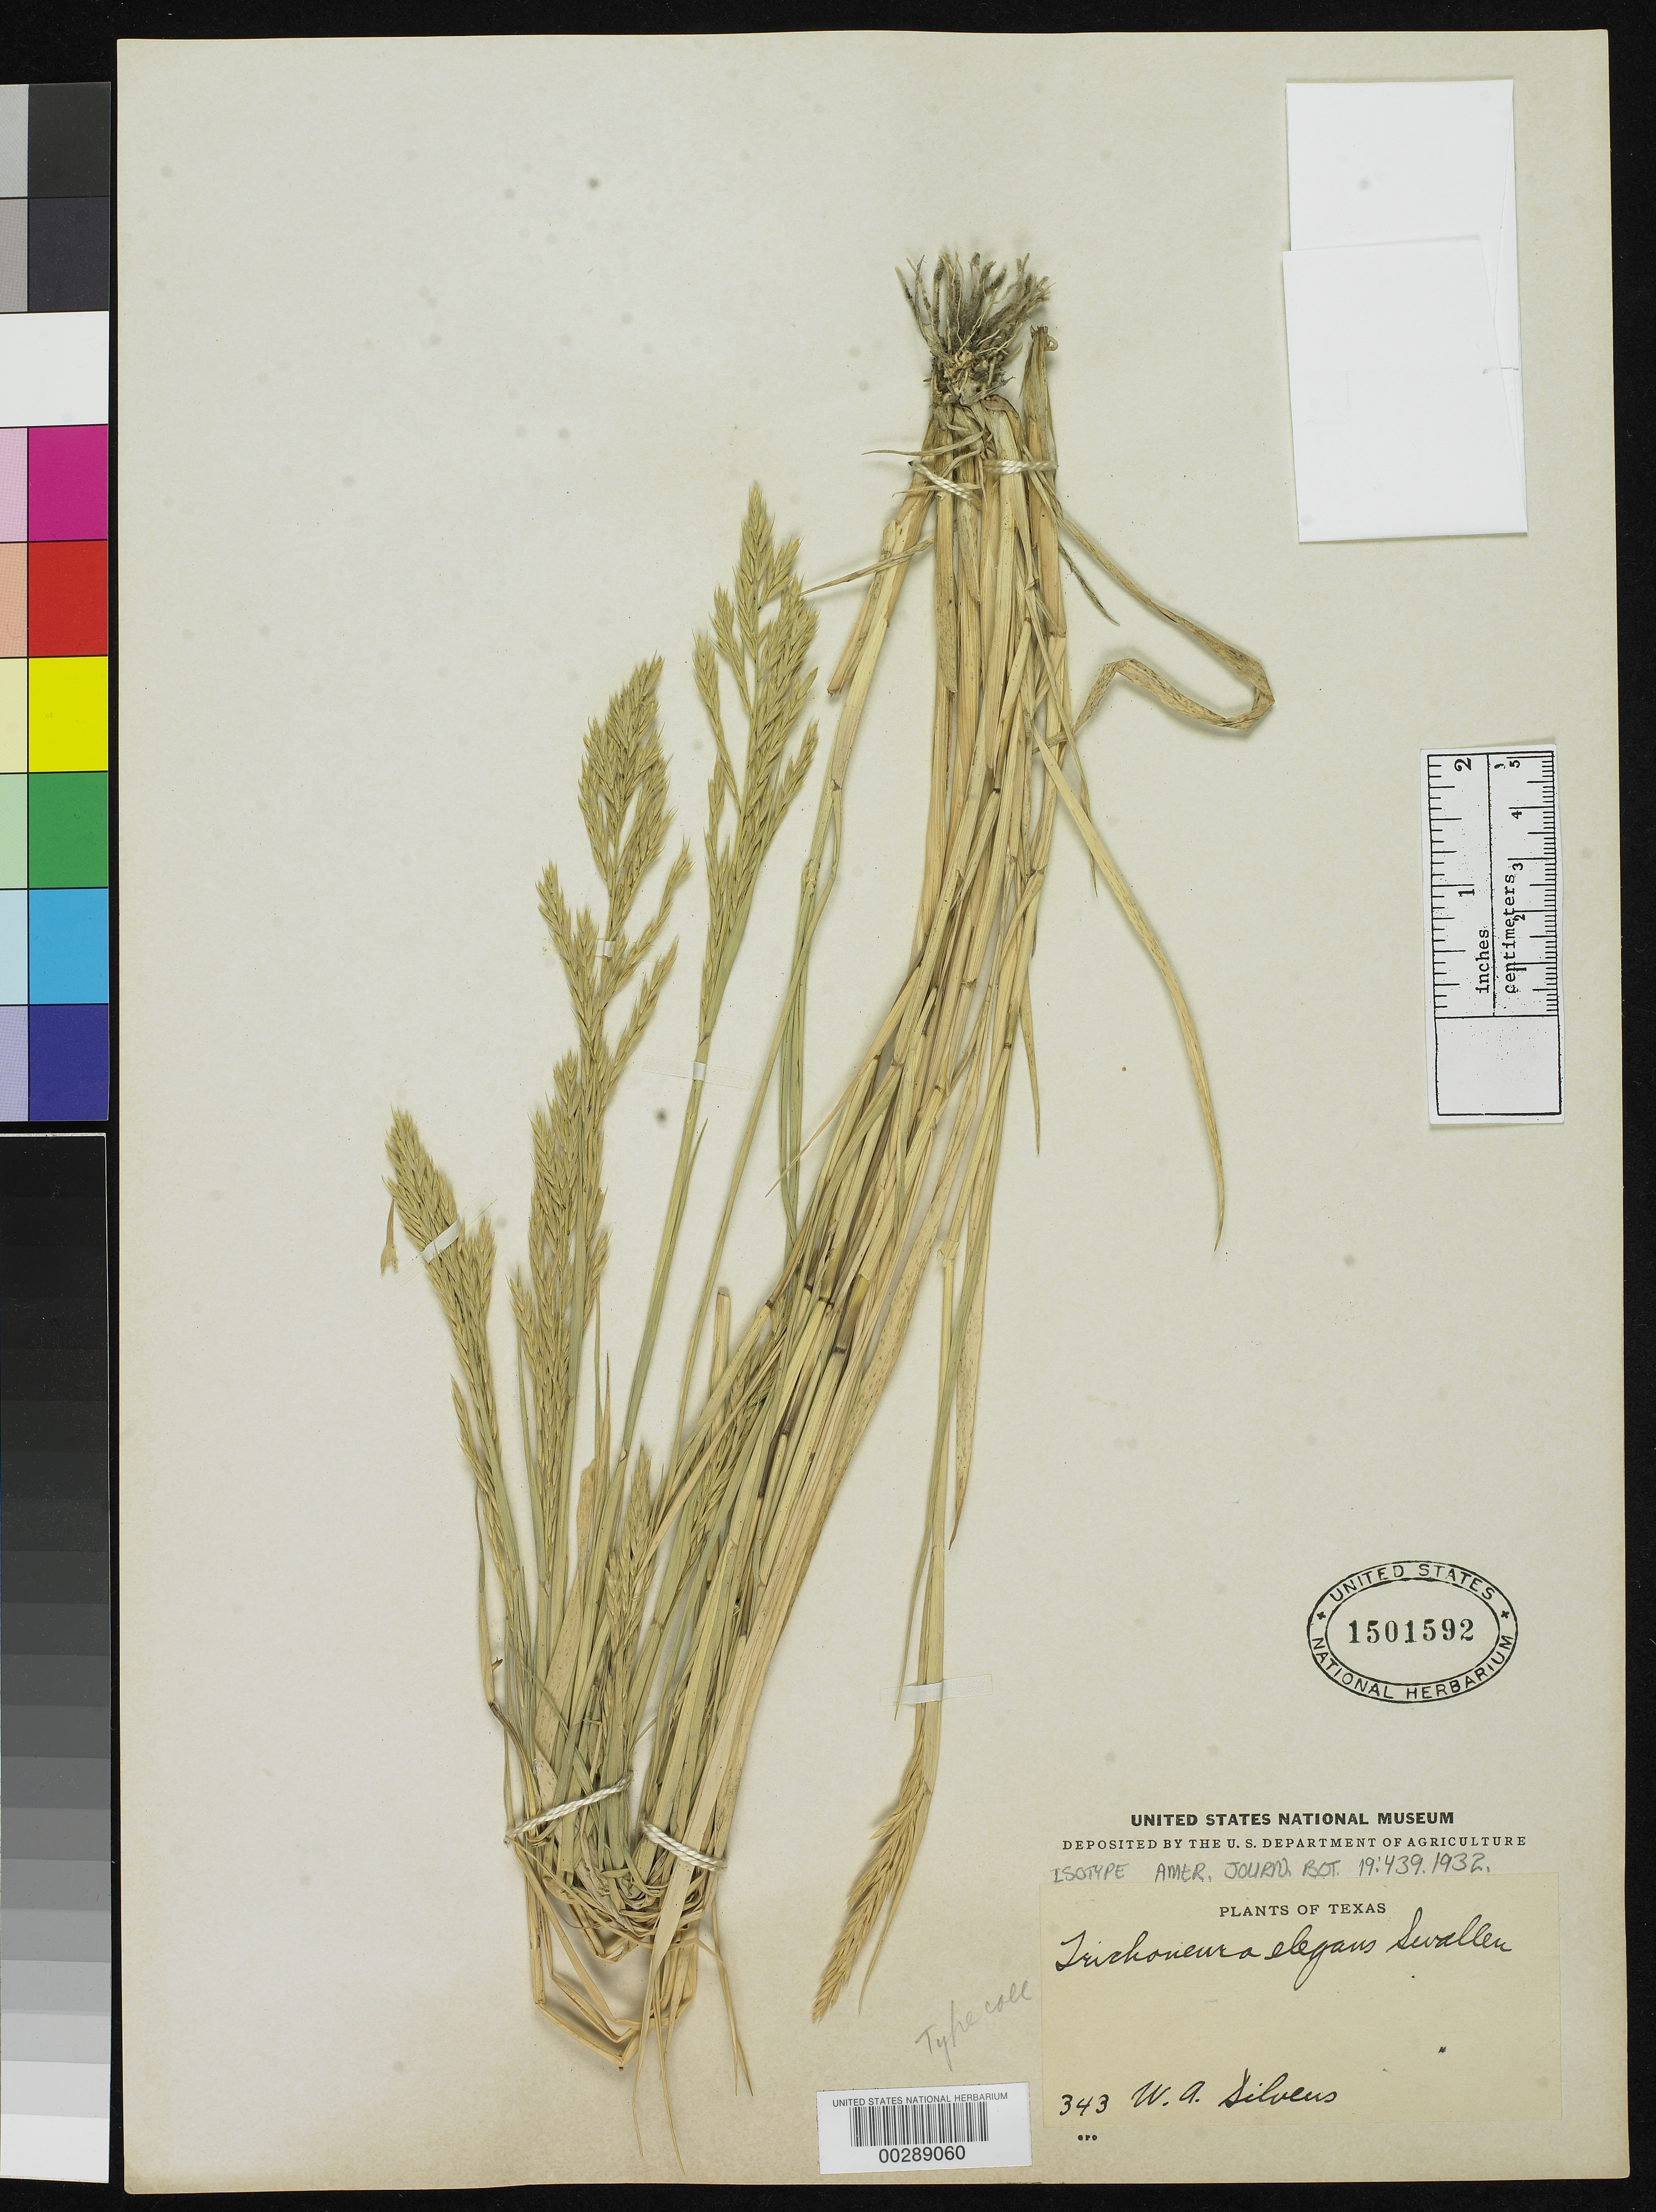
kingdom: Plantae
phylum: Tracheophyta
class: Liliopsida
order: Poales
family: Poaceae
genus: Trichoneura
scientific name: Trichoneura elegans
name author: Swallen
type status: Isotype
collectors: W. Silveus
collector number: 343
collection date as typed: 26 Sep 1931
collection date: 1931-09-26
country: United States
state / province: Texas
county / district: Medina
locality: S of Devine.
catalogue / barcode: US 1501592